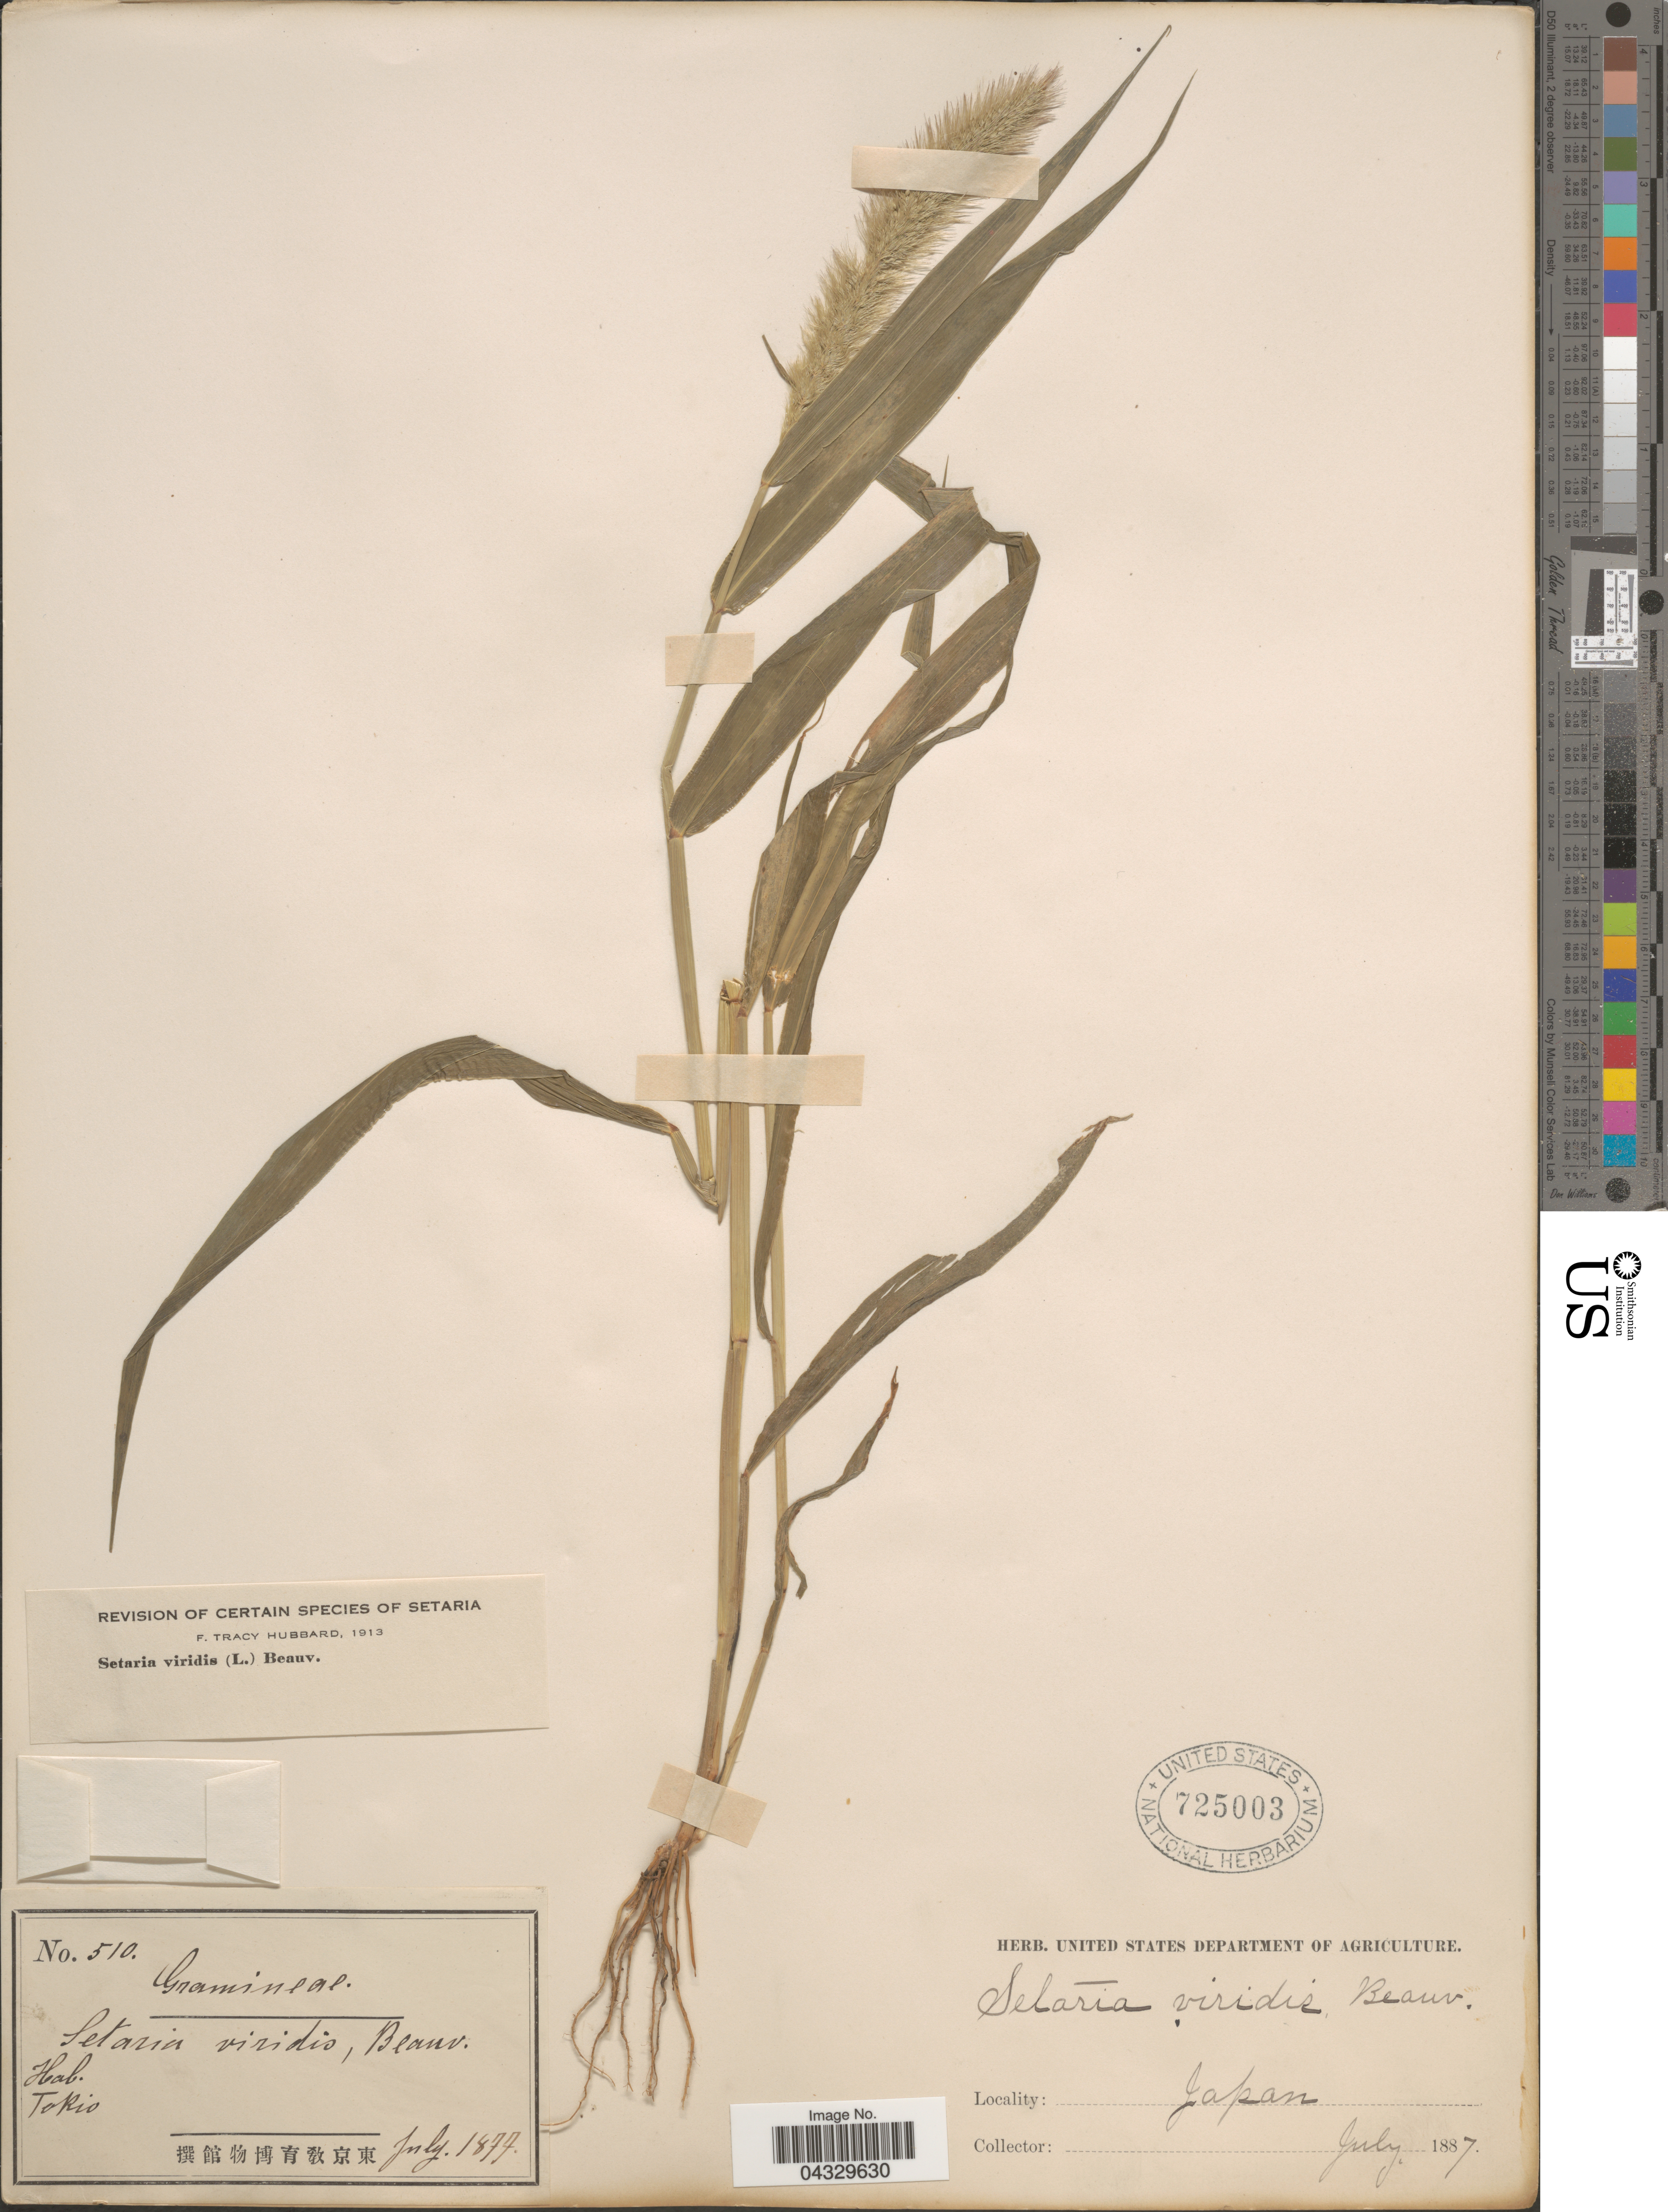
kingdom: Plantae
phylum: Tracheophyta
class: Liliopsida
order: Poales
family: Poaceae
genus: Setaria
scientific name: Setaria viridis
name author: (L.) P. Beauv.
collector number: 510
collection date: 1877-07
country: Japan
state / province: Tokyo, Federal City of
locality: Tokio.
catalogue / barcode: US 725003